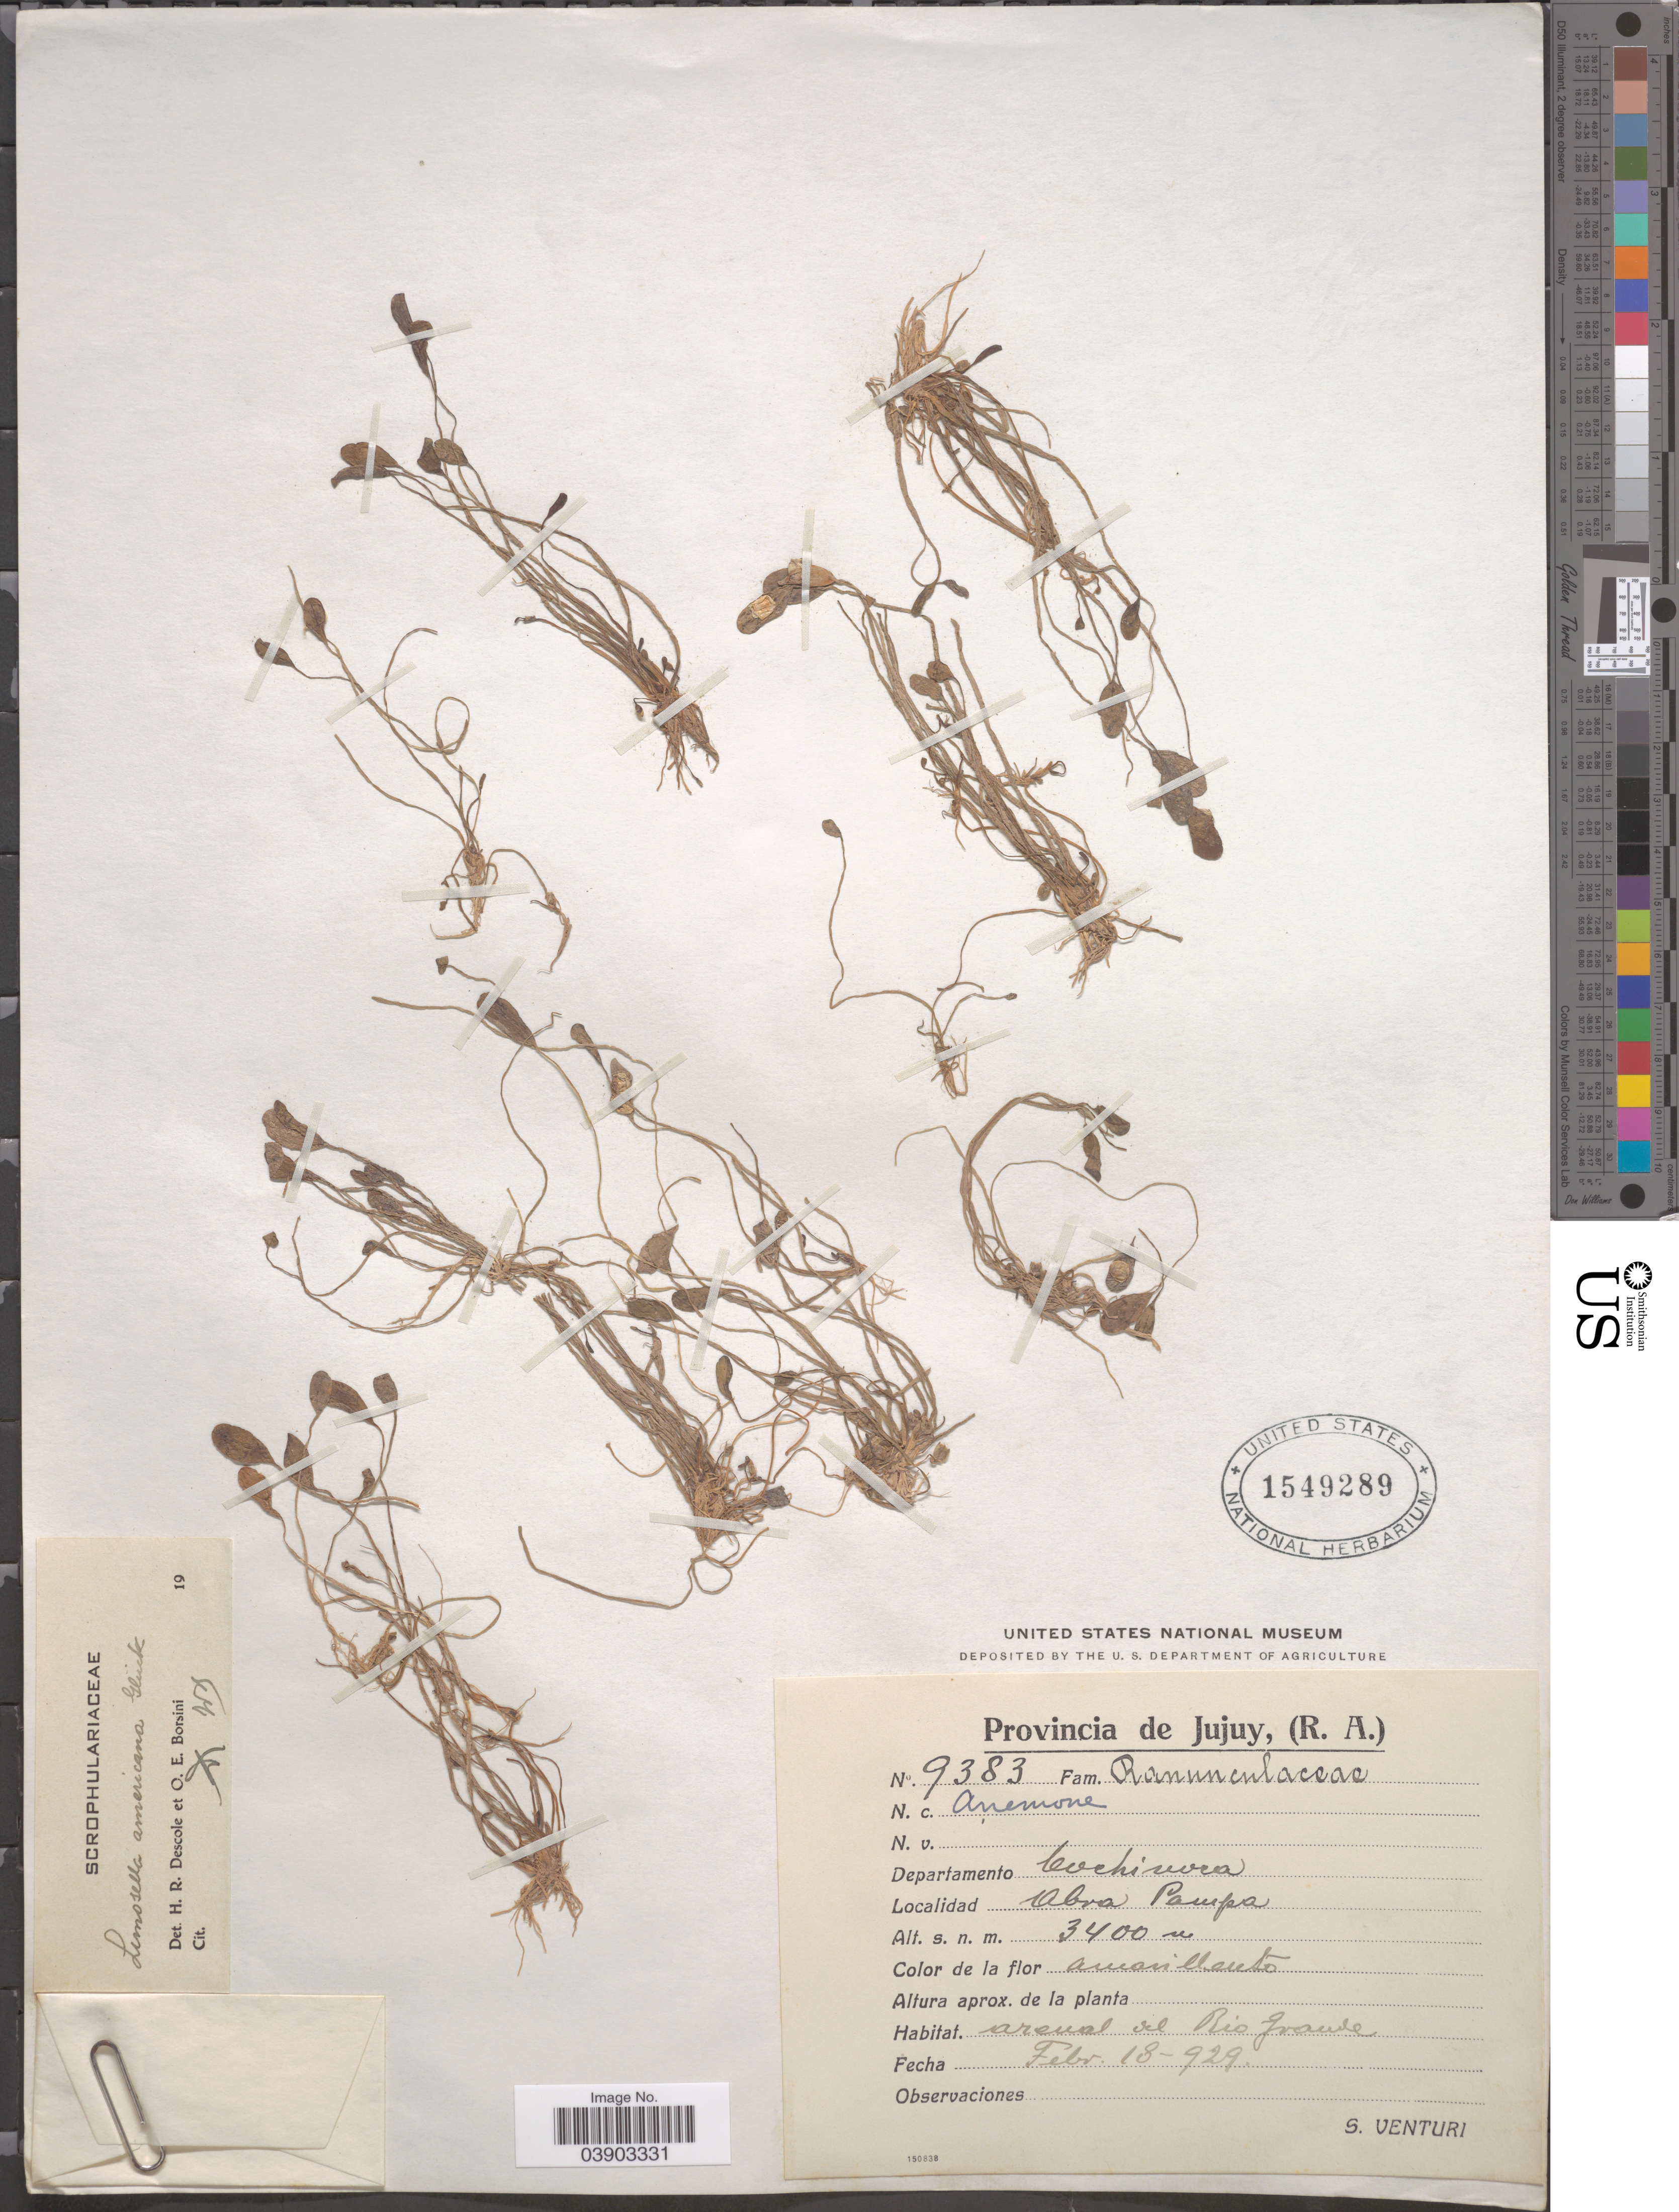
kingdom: Plantae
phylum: Tracheophyta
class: Magnoliopsida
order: Lamiales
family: Scrophulariaceae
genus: Limosella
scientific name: Limosella aquatica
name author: L.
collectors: S. Venturi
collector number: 9383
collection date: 1929-02-18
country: Argentina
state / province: Jujuy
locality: Departamento Cochinoca. Abra Pampa. Arenal del Rio Grande.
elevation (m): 3400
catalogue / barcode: US 1549289